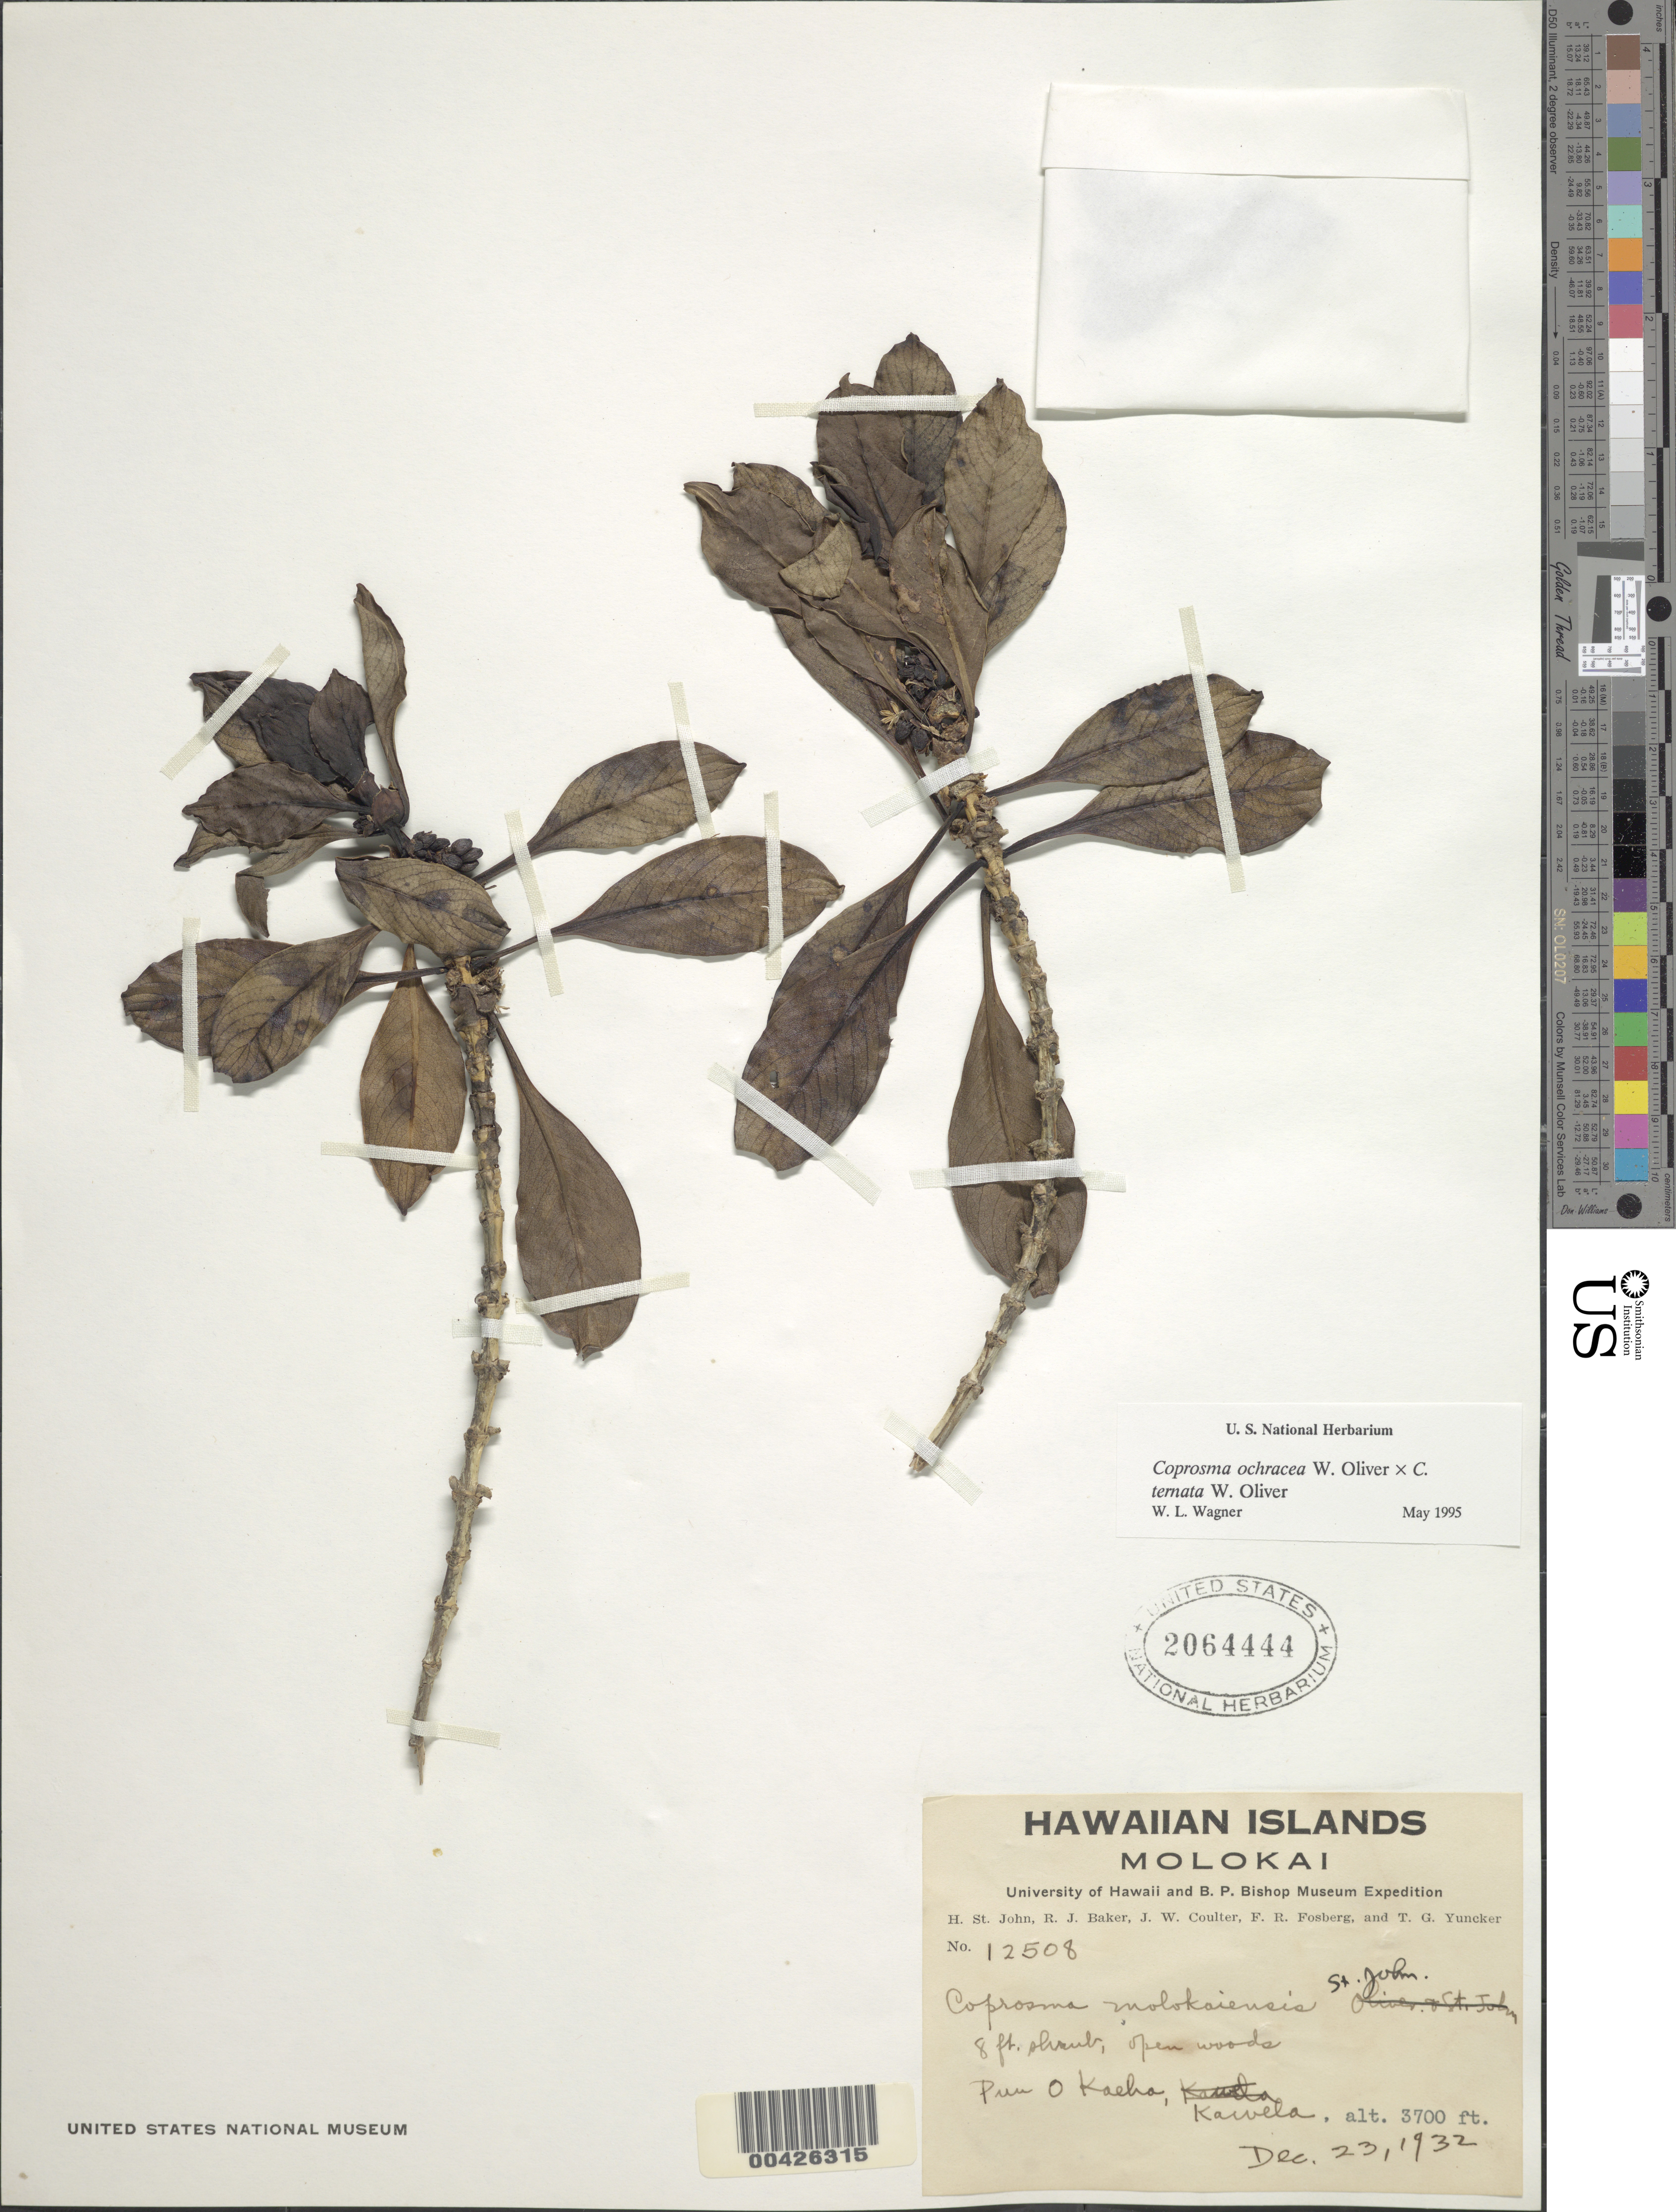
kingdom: Plantae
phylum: Tracheophyta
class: Magnoliopsida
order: Gentianales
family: Rubiaceae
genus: Coprosma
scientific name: Coprosma ochracea x C. ternata W.R.B. Oliv.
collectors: H. St. John, R. J. Baker, J. W. Coulter, F. R. Fosberg & T. G. Yuncker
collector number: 12508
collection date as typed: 23 Dec 1932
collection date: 1932-12-23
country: United States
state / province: Hawaii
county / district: Maui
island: Moloka'i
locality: Puu O Kaeha, Kawela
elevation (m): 1128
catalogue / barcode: US 2064444